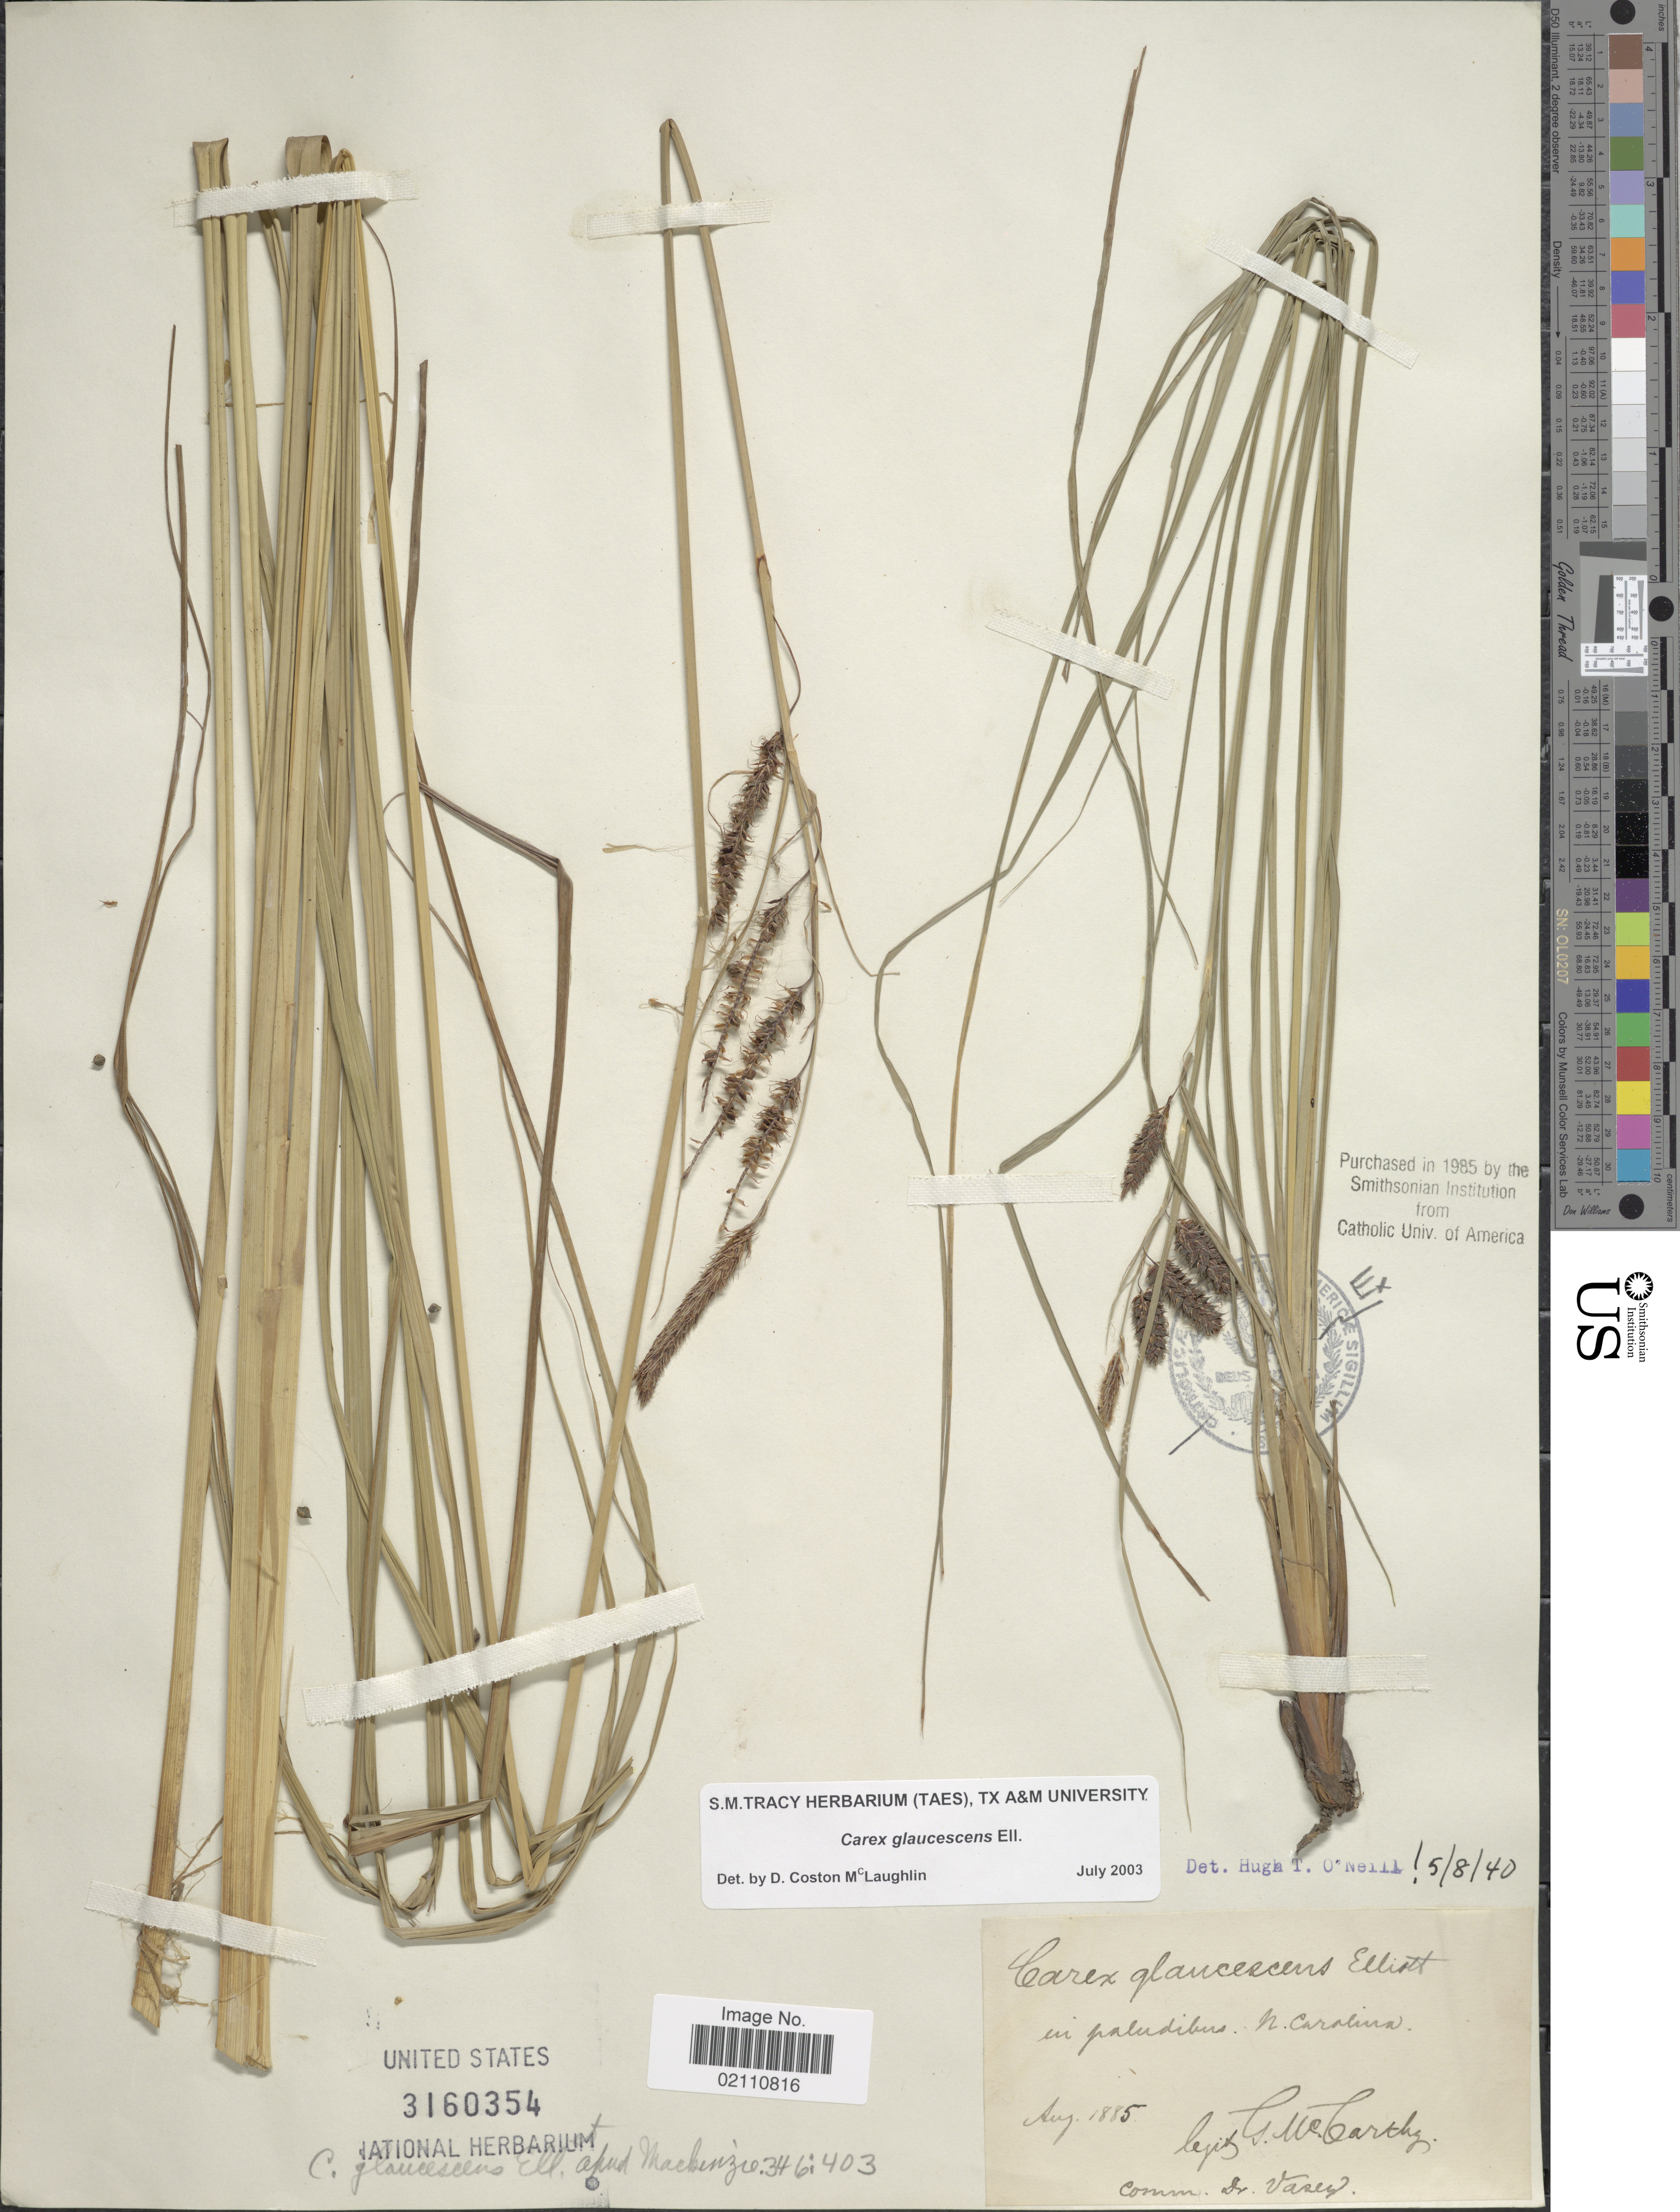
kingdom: Plantae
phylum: Tracheophyta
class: Liliopsida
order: Poales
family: Cyperaceae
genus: Carex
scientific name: Carex glaucescens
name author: Elliott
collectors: G. McCarthy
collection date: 1885-08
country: United States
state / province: North Carolina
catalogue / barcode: US 3160354